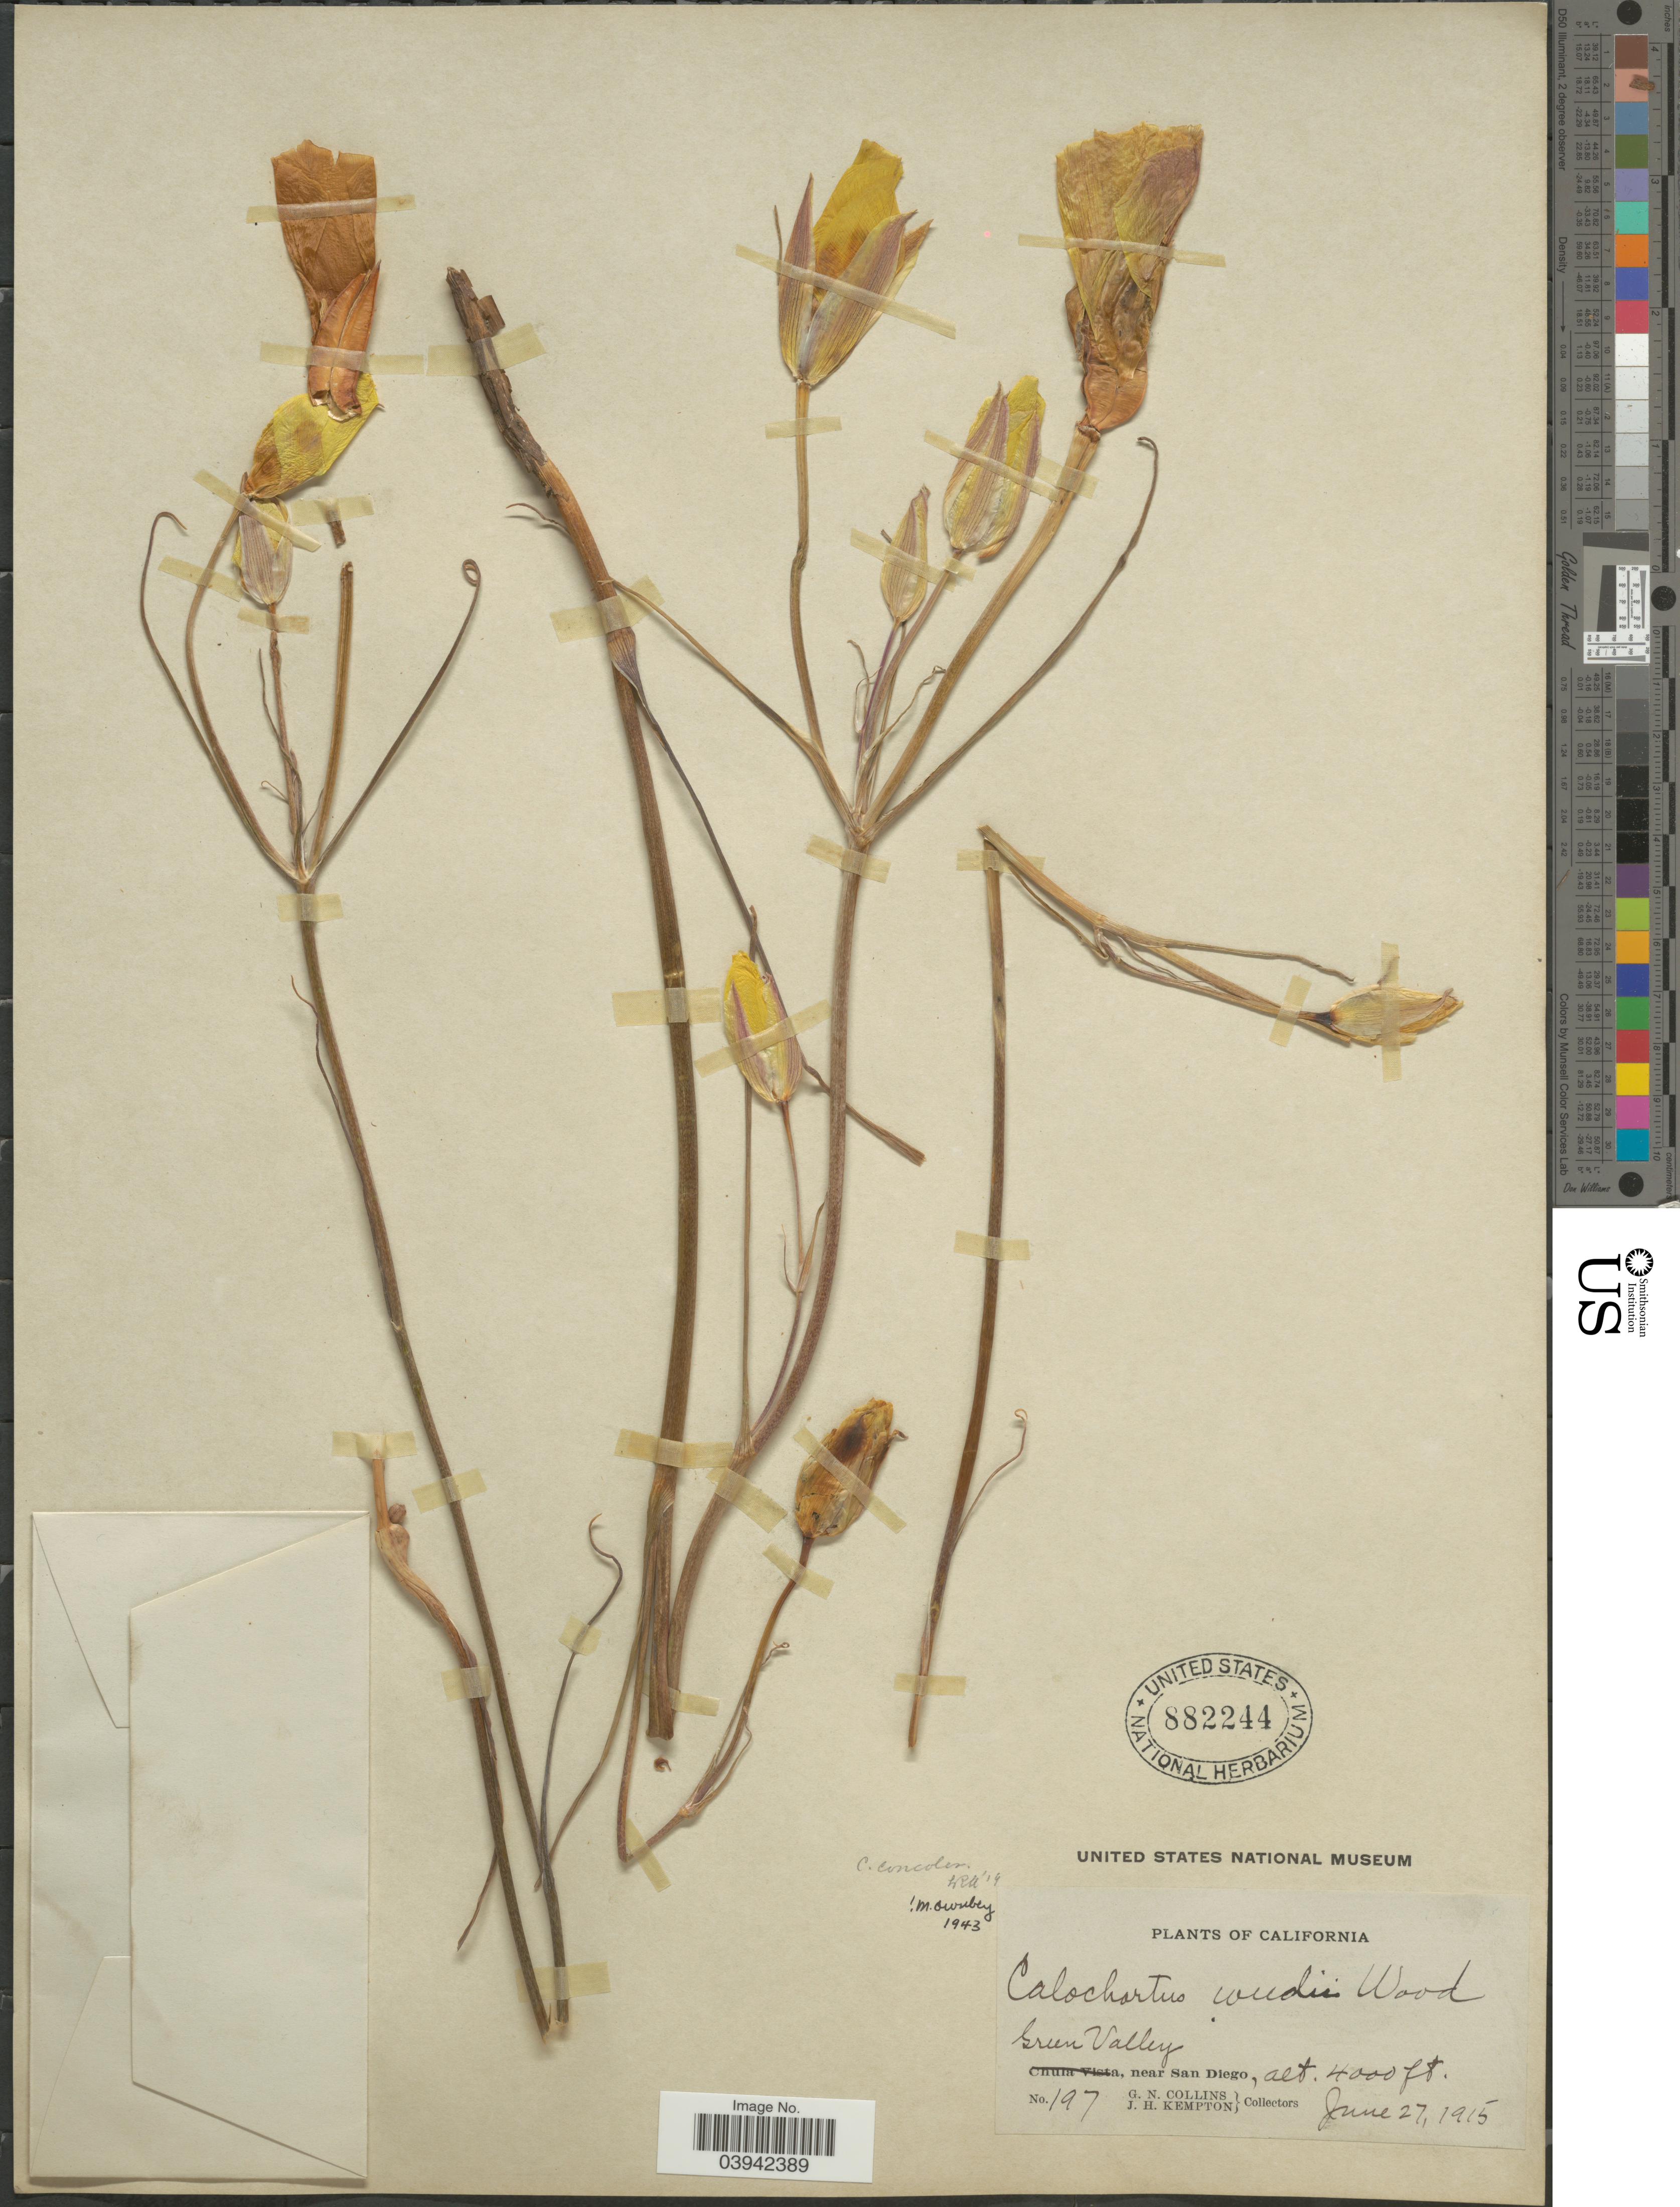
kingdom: Plantae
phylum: Tracheophyta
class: Liliopsida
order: Liliales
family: Liliaceae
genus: Calochortus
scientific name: Calochortus concolor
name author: (Baker) Purdy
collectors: G. Collins & J. H. Kempton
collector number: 197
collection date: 1915-06-27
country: United States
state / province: California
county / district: San Diego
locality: Green Valley, near San Diego.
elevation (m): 1219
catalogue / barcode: US 882244